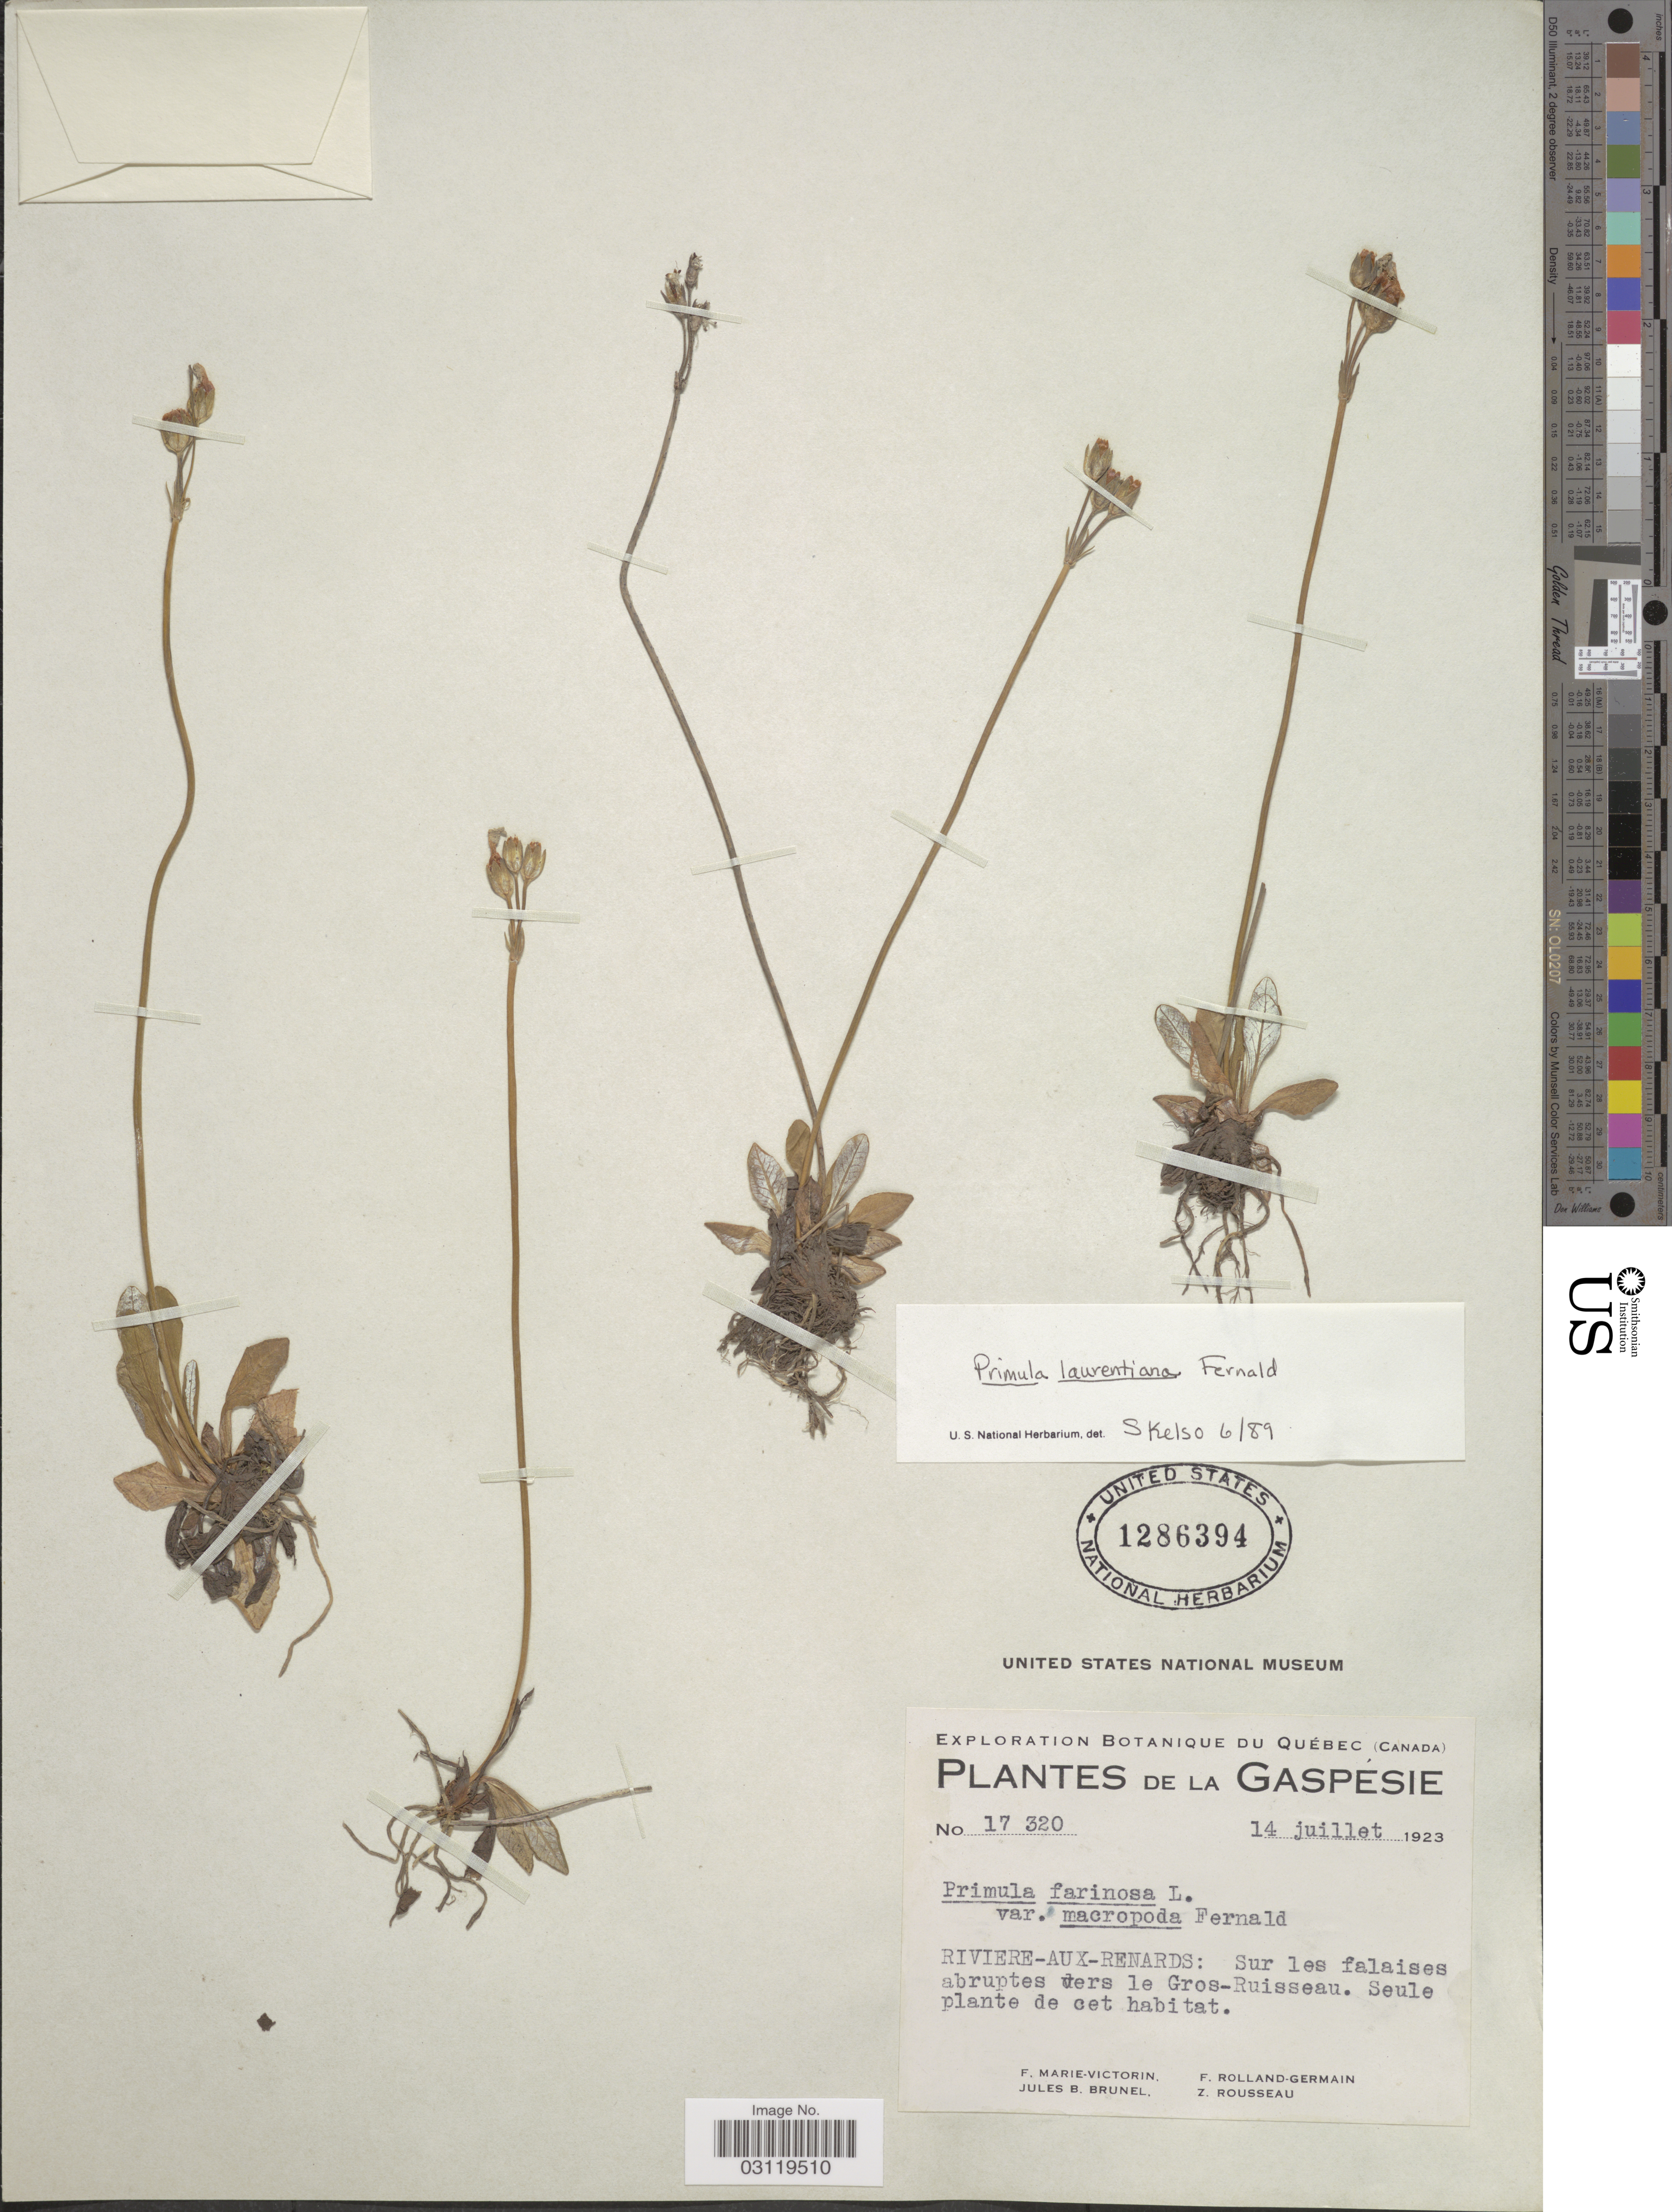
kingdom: Plantae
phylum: Tracheophyta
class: Magnoliopsida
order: Ericales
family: Primulaceae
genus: Primula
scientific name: Primula laurentiana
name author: Fernald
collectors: F. Marie-Victorin, J. Brunel, Rolland-Germain & Z. Rousseau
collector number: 17320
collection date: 1923-07-14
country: Canada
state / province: Quebec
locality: La Gaspésie. Riviere-aux-Renards: Sur les falaises abruptes vers le Gros-Ruisseau.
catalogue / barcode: US 1286394